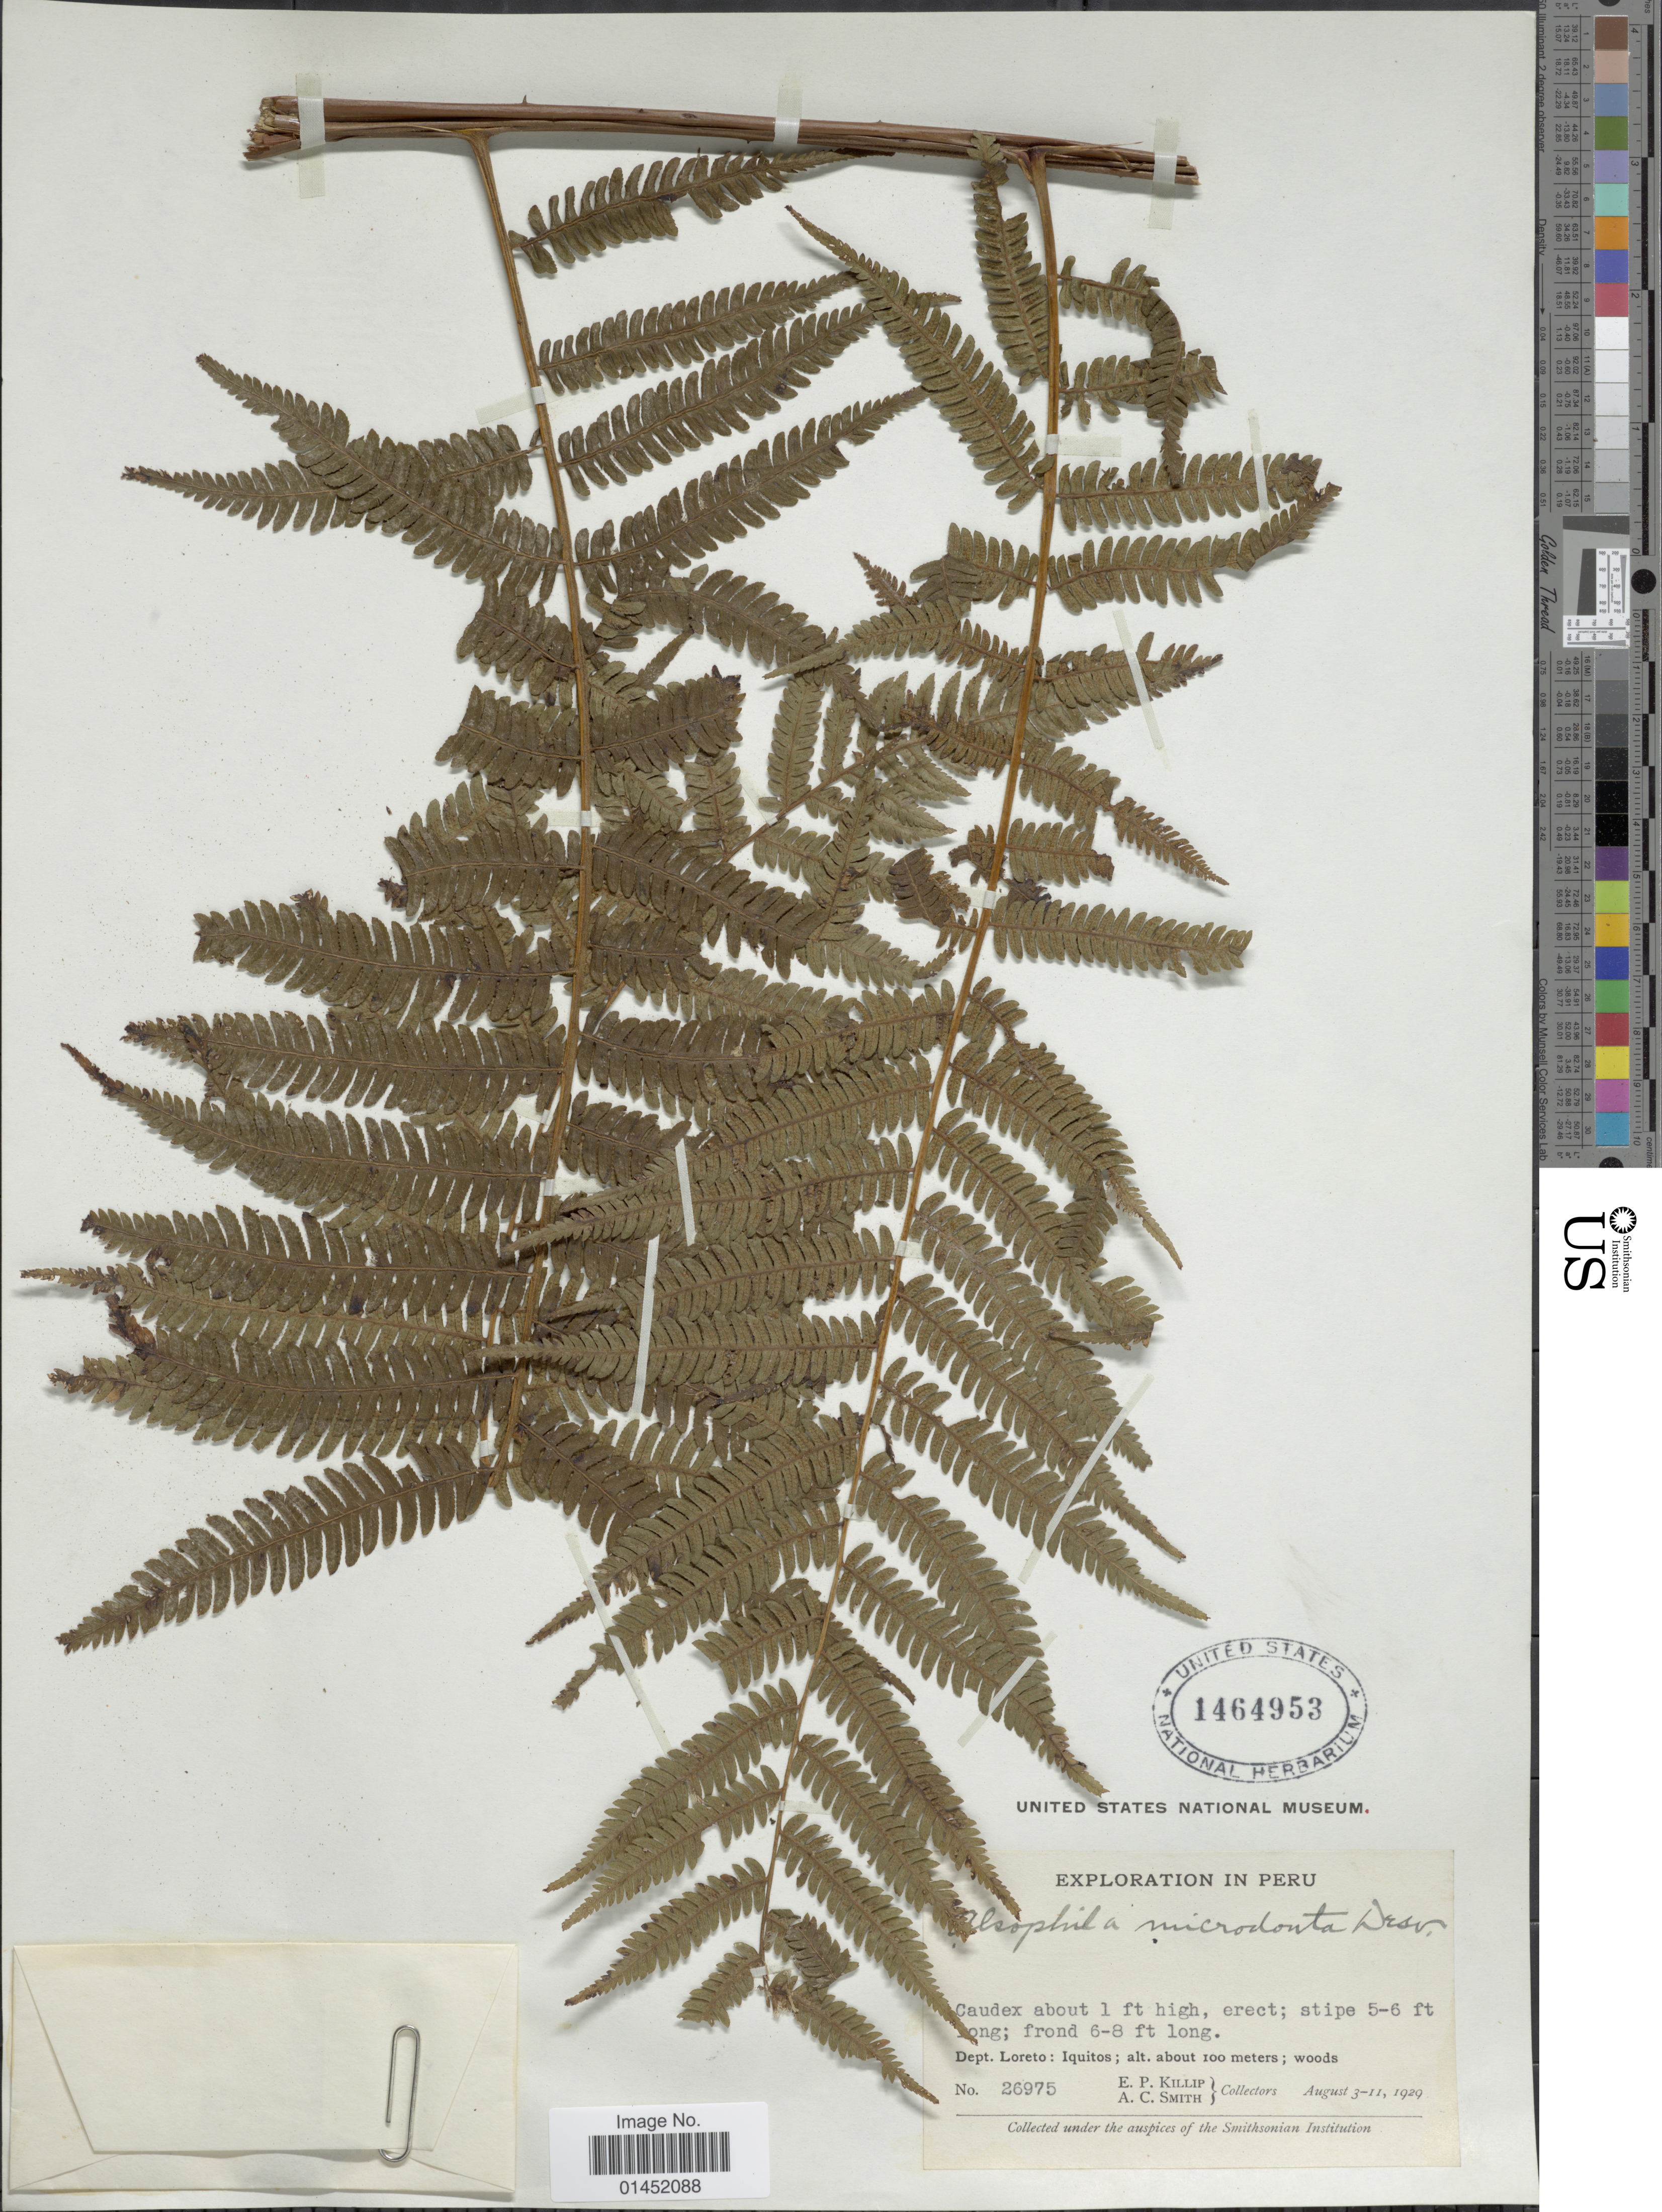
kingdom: Plantae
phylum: Tracheophyta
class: Polypodiopsida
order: Cyatheales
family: Cyatheaceae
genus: Cyathea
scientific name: Cyathea microdonta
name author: (Desv.) Domin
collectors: E. P. Killip & A. C. Smith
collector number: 26975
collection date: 1929-08-03/1929-08-11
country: Peru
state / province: Loreto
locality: Dept Loreto: Iquitos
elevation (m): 100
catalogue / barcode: US 1464953